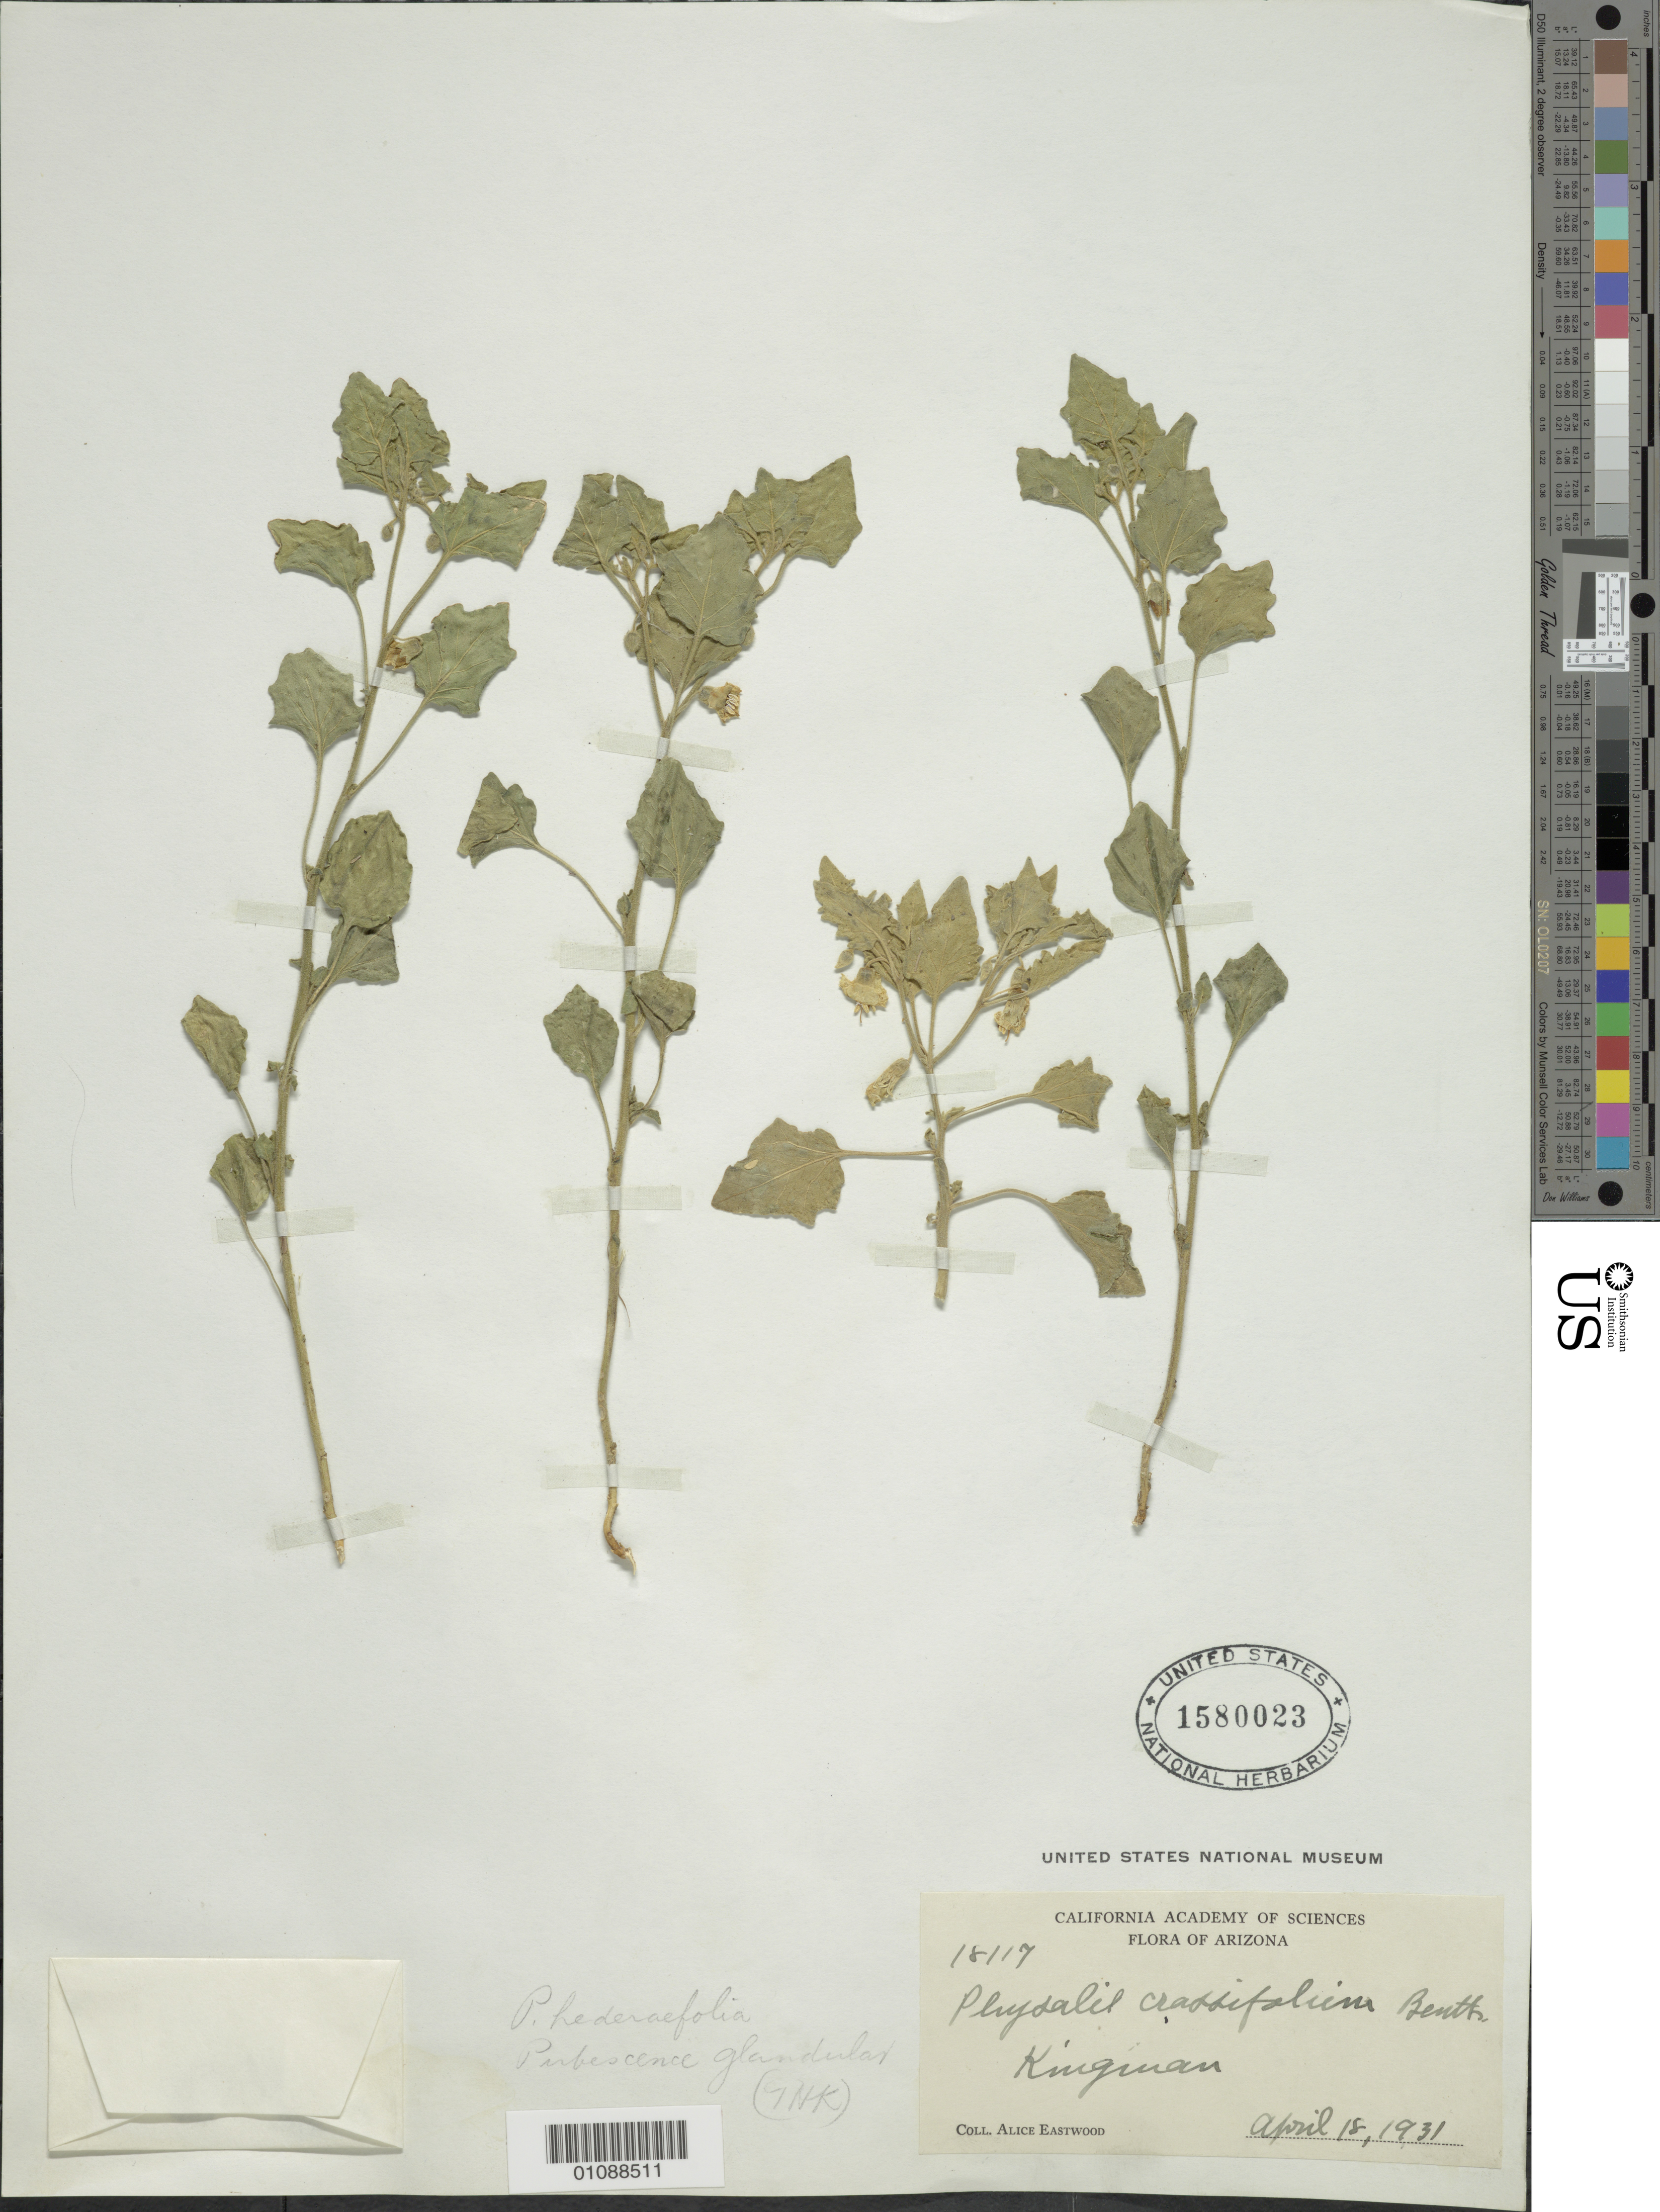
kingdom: Plantae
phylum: Tracheophyta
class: Magnoliopsida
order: Solanales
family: Solanaceae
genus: Physalis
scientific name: Physalis hederifolia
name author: A. Gray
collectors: A. Eastwood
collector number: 18117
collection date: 1931-04-18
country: United States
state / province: Arizona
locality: Kingman.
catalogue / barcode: US 1580023